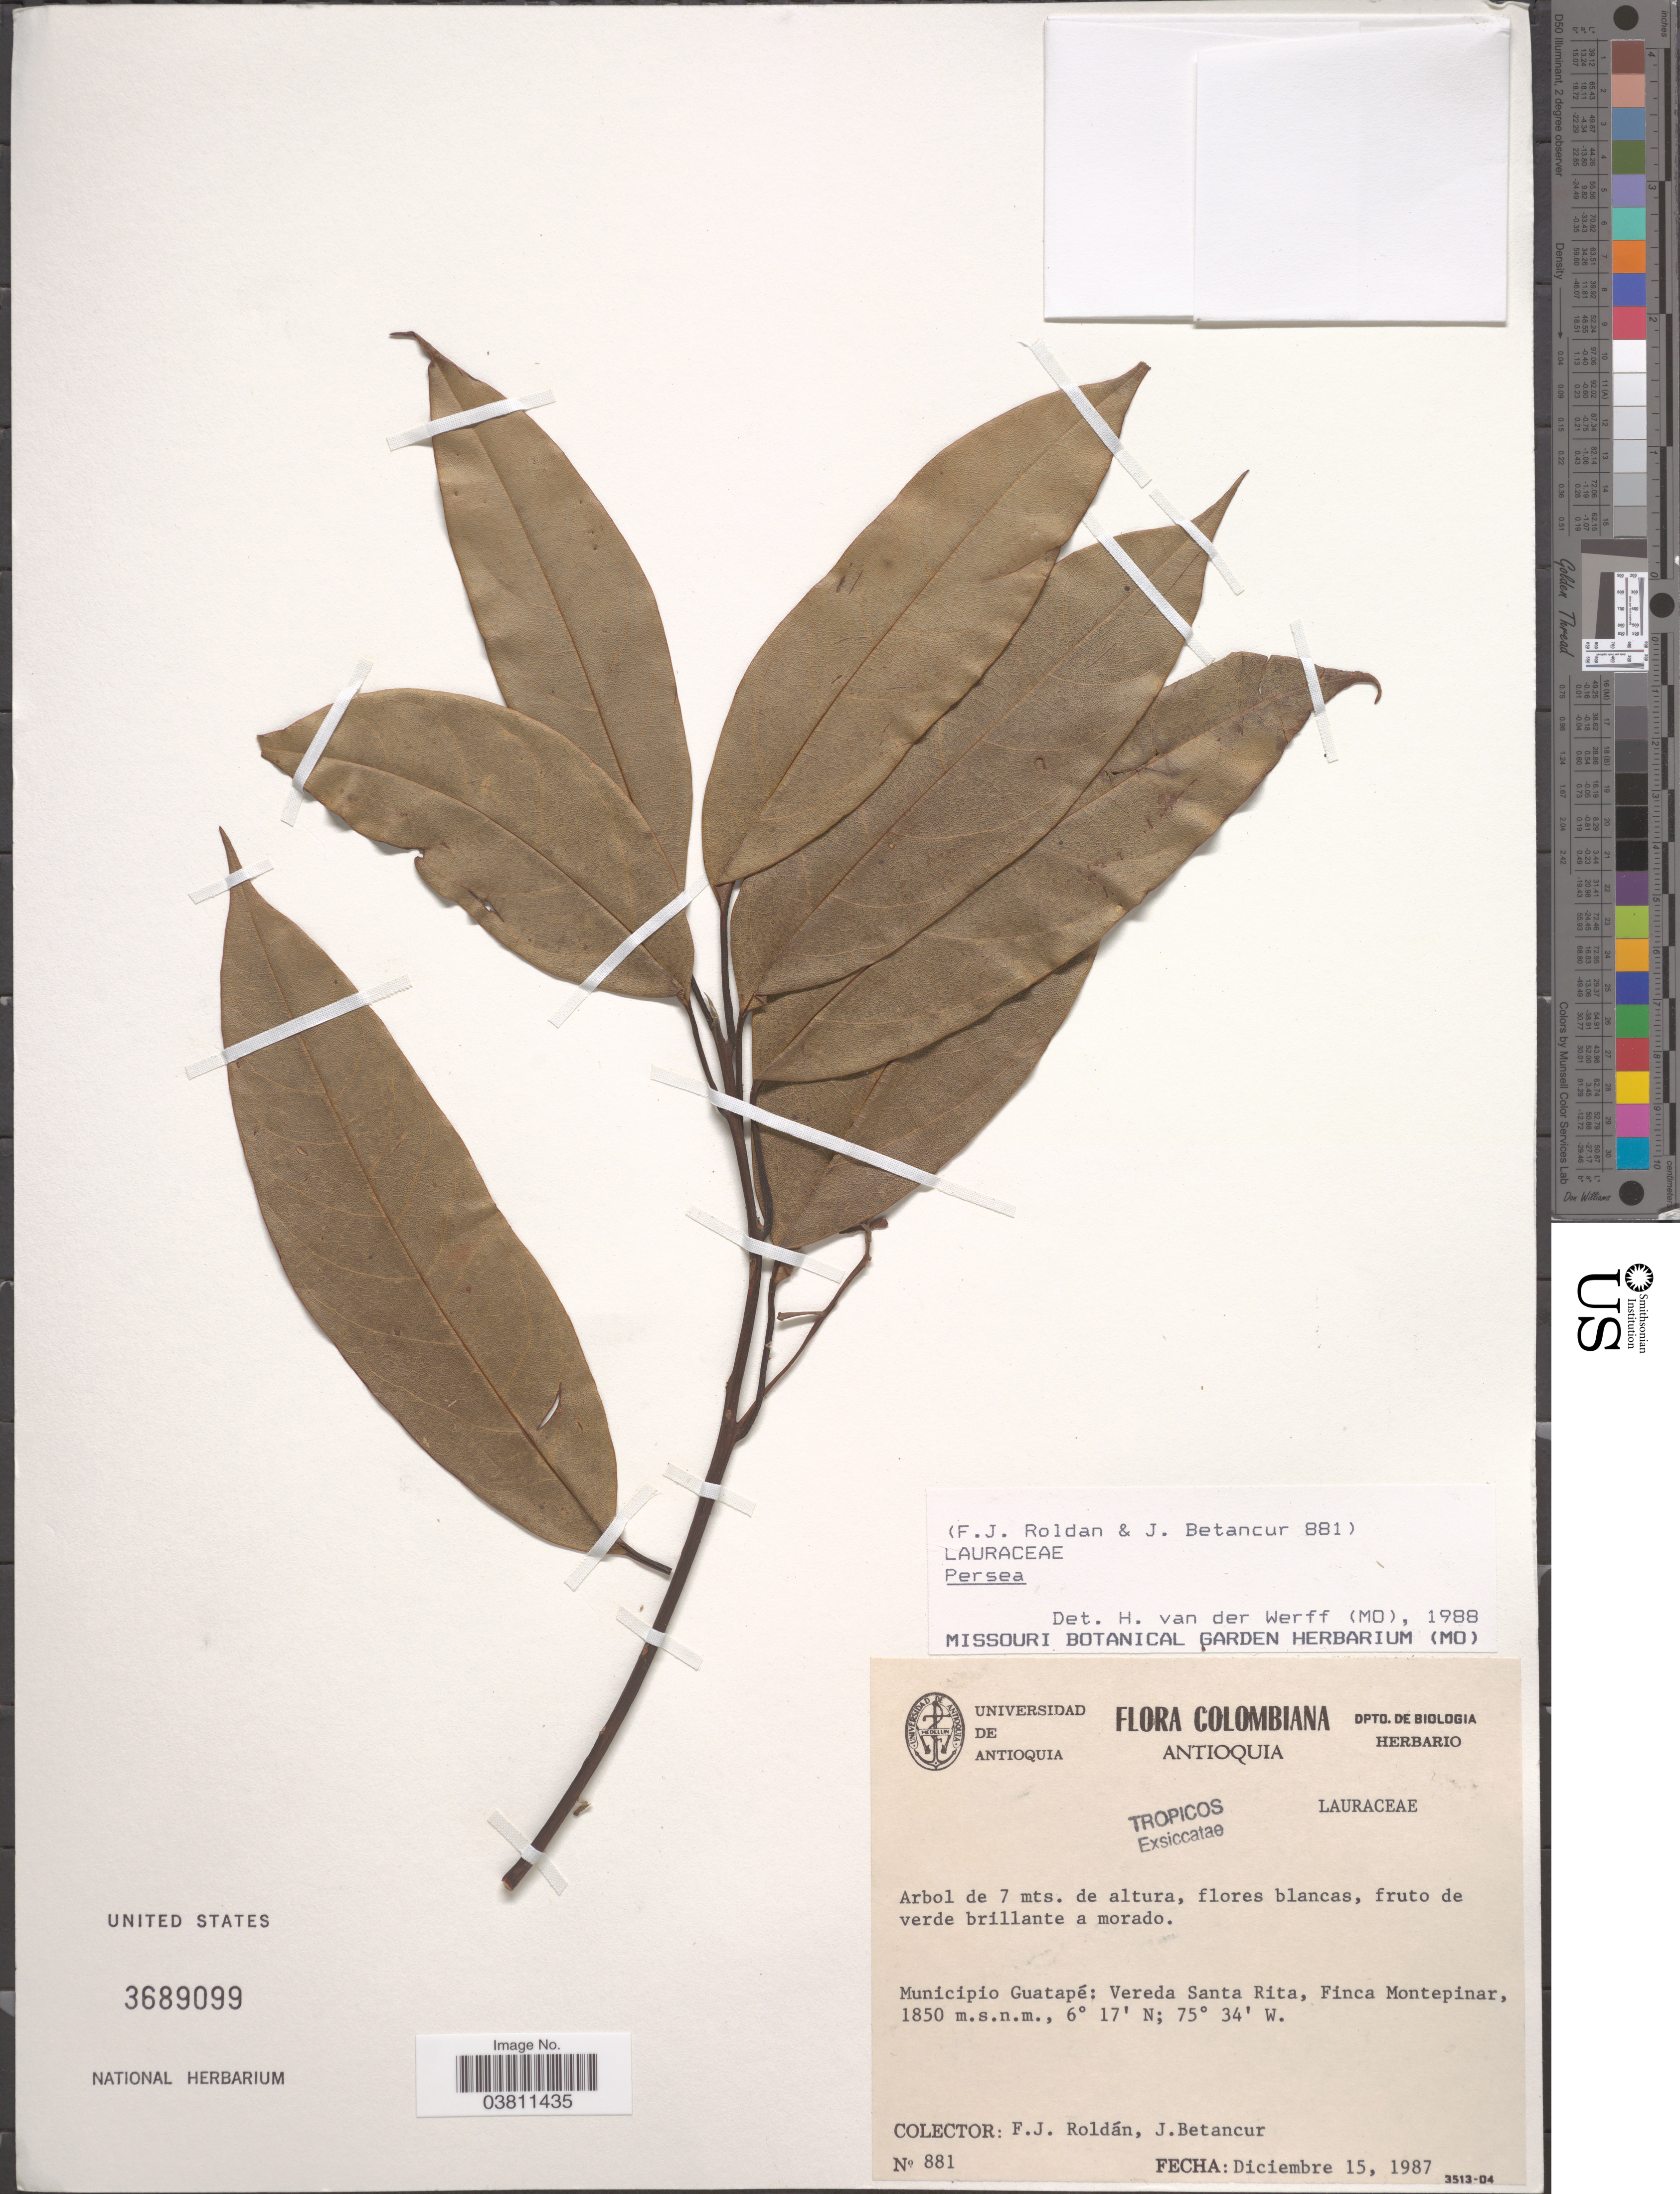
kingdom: Plantae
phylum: Tracheophyta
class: Magnoliopsida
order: Laurales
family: Lauraceae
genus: Persea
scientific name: Persea sp.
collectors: F. J. Roldán & J. Betancur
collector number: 881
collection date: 1987-12-15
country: Colombia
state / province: Antioquia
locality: Municipio Guatapé: Vereda Santa Rita, Finca Montepinar.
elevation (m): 1850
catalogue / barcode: US 3689099